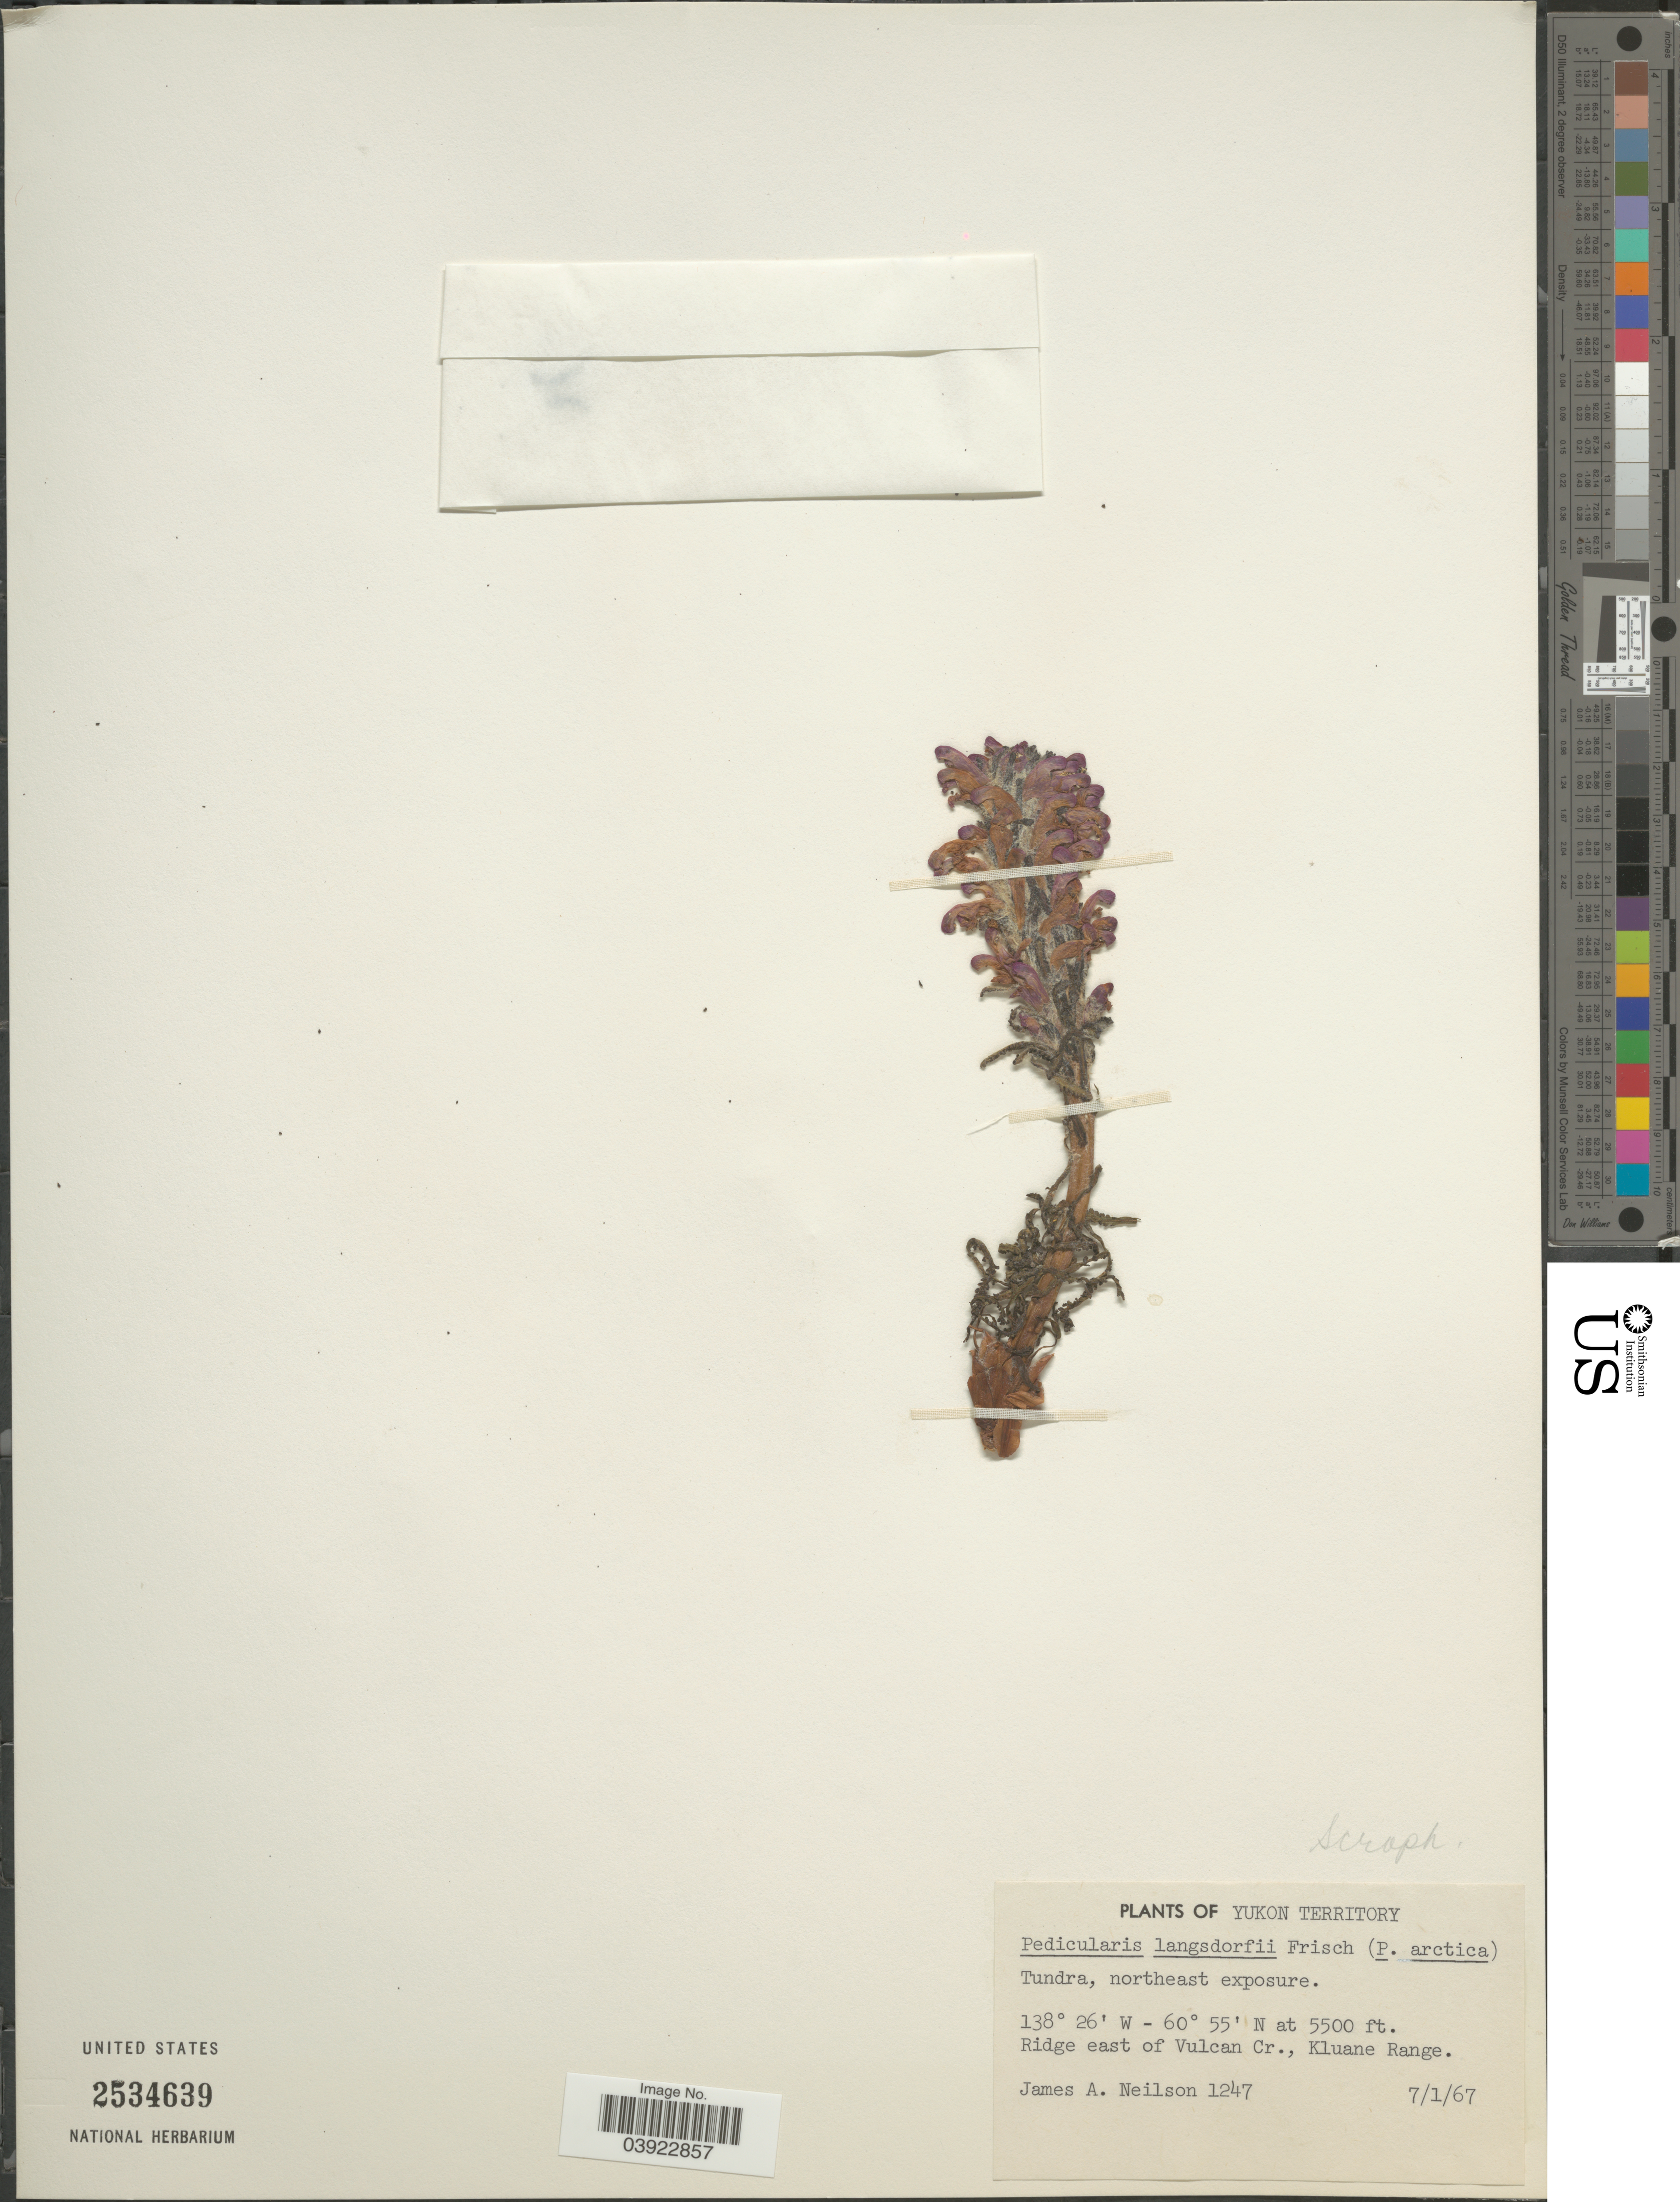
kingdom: Plantae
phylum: Tracheophyta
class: Magnoliopsida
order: Lamiales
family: Orobanchaceae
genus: Pedicularis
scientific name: Pedicularis langsdorffii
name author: Fisch. ex Steven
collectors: J. Neilson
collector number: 1247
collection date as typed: Transcribed d/m/y: 7/1/67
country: Canada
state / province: Yukon Territory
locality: Ridge east of Vulcan Cr., Kluane Range.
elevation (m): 1676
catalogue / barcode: US 2534639